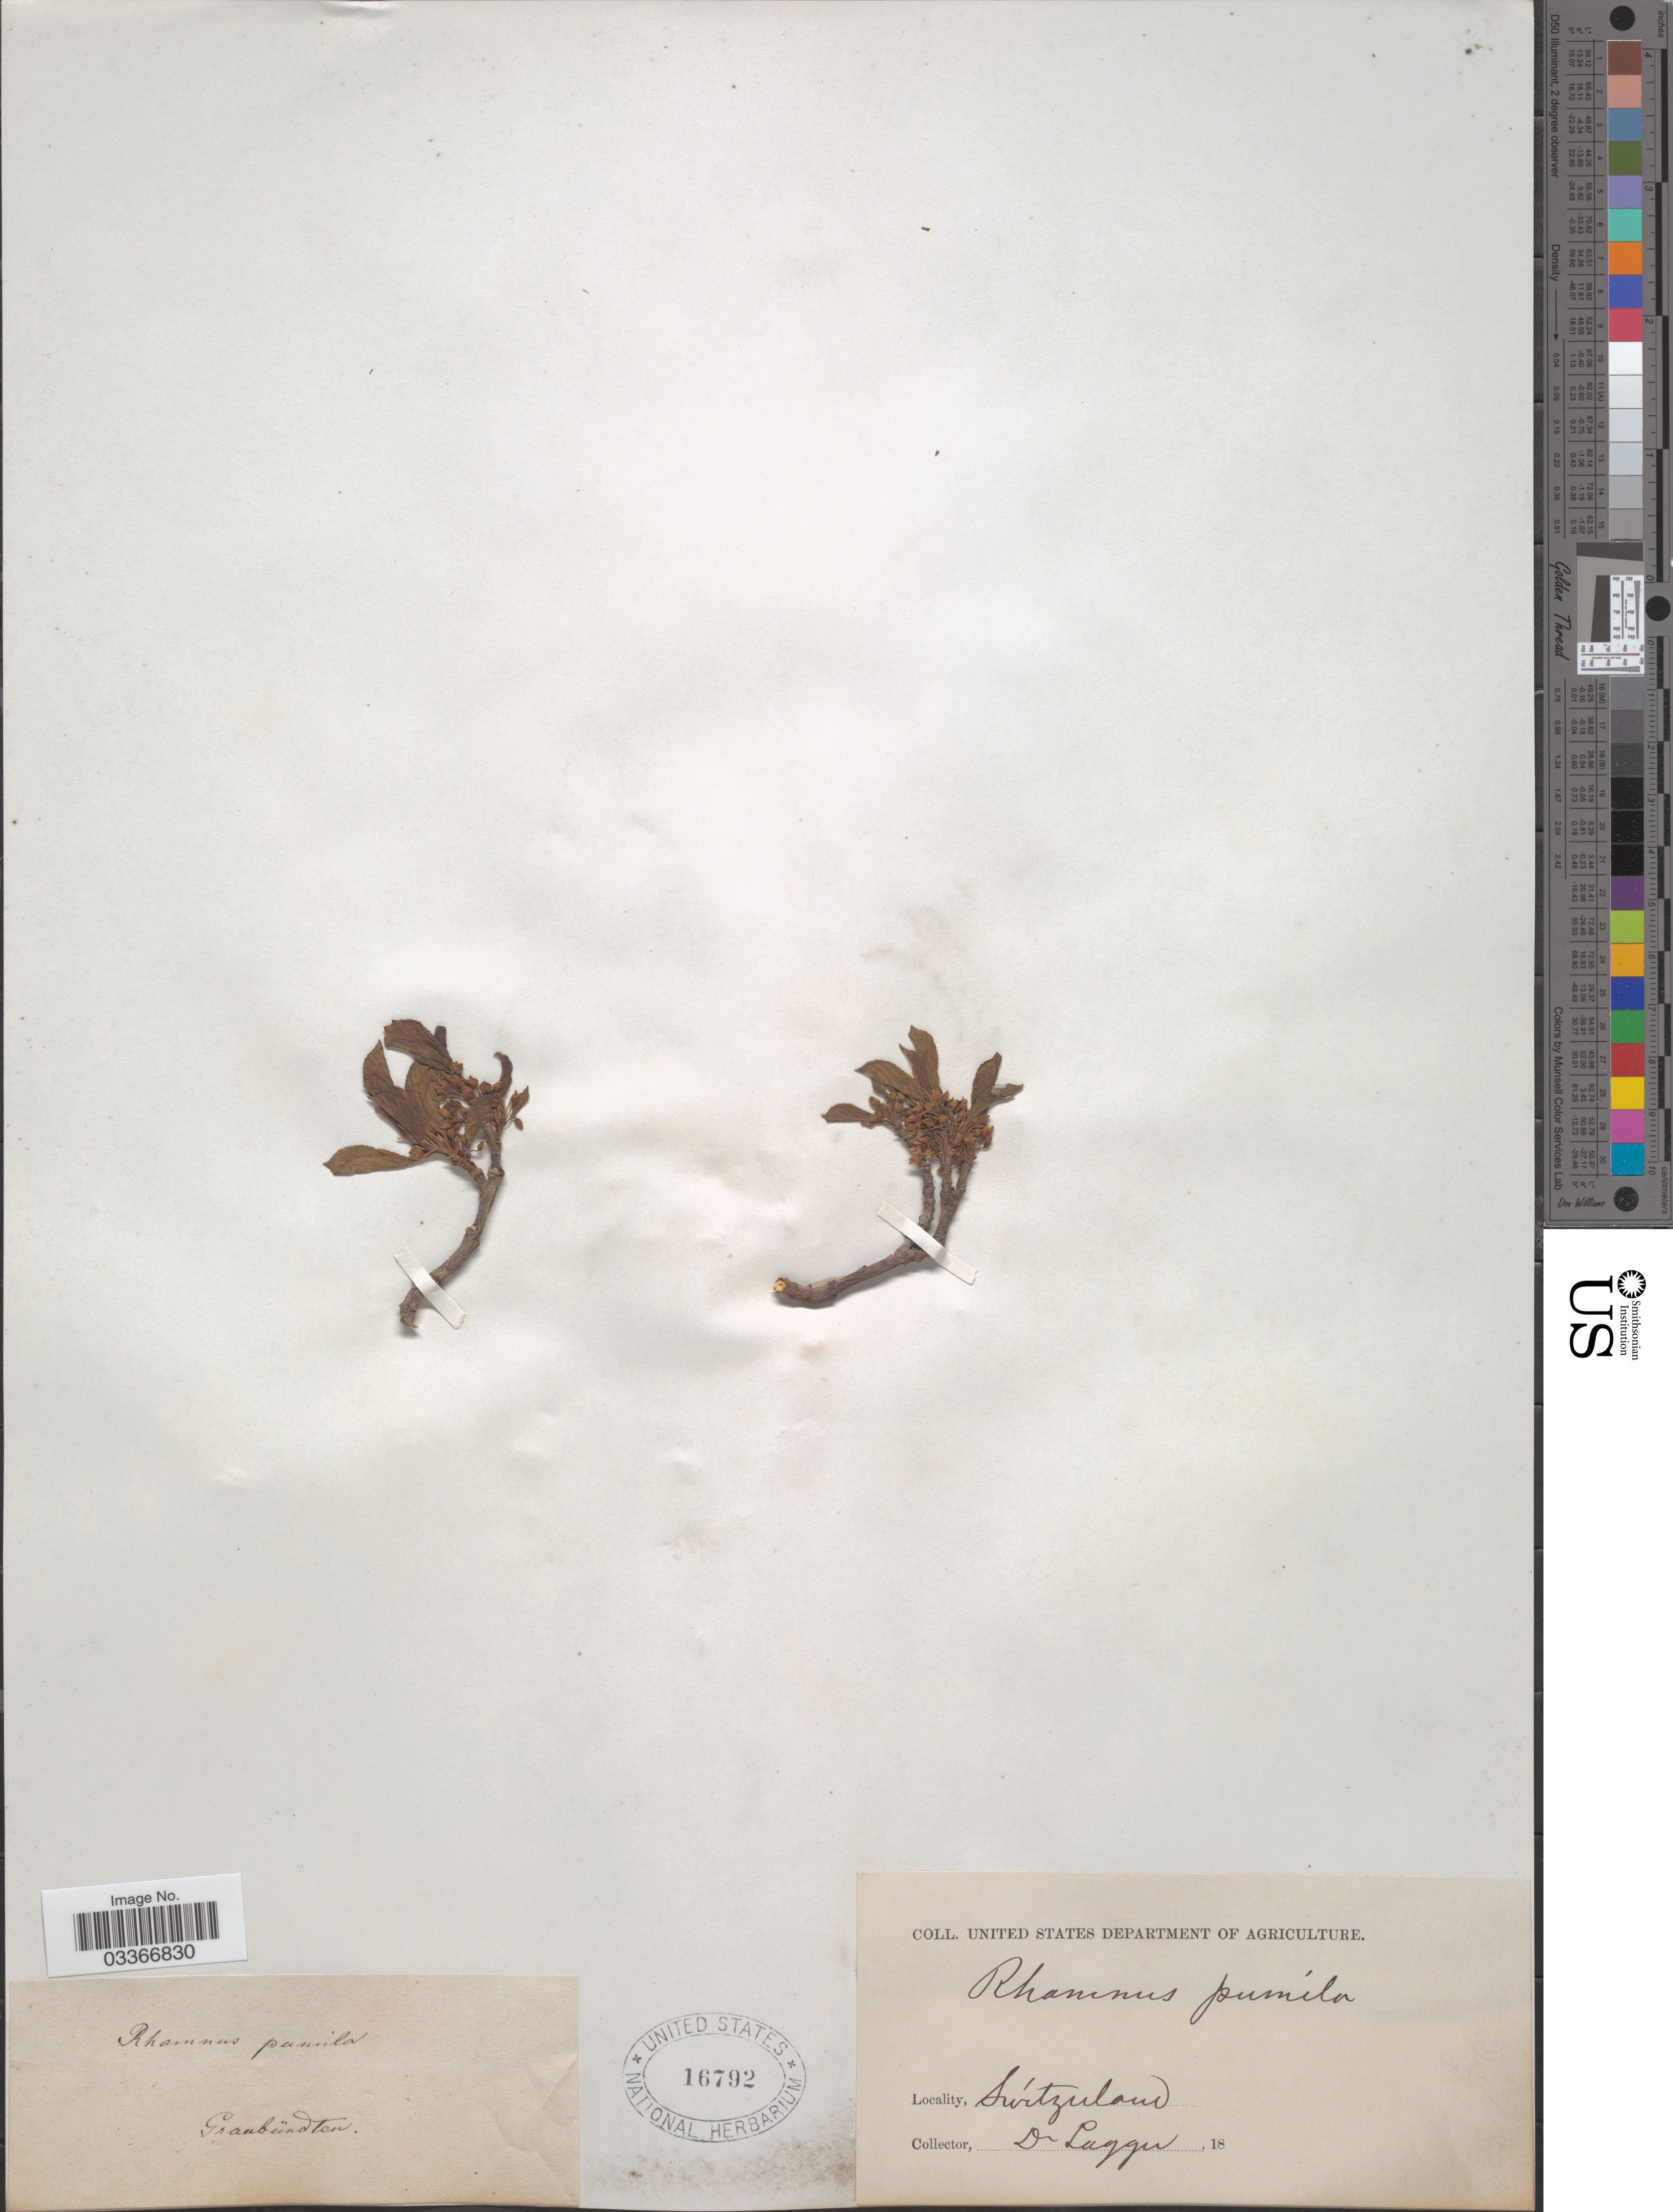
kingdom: Plantae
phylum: Tracheophyta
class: Magnoliopsida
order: Rosales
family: Rhamnaceae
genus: Rhamnus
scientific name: Rhamnus pumila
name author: Turra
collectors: F. J. Lagger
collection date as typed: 18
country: Switzerland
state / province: Graubunden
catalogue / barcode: US 16792